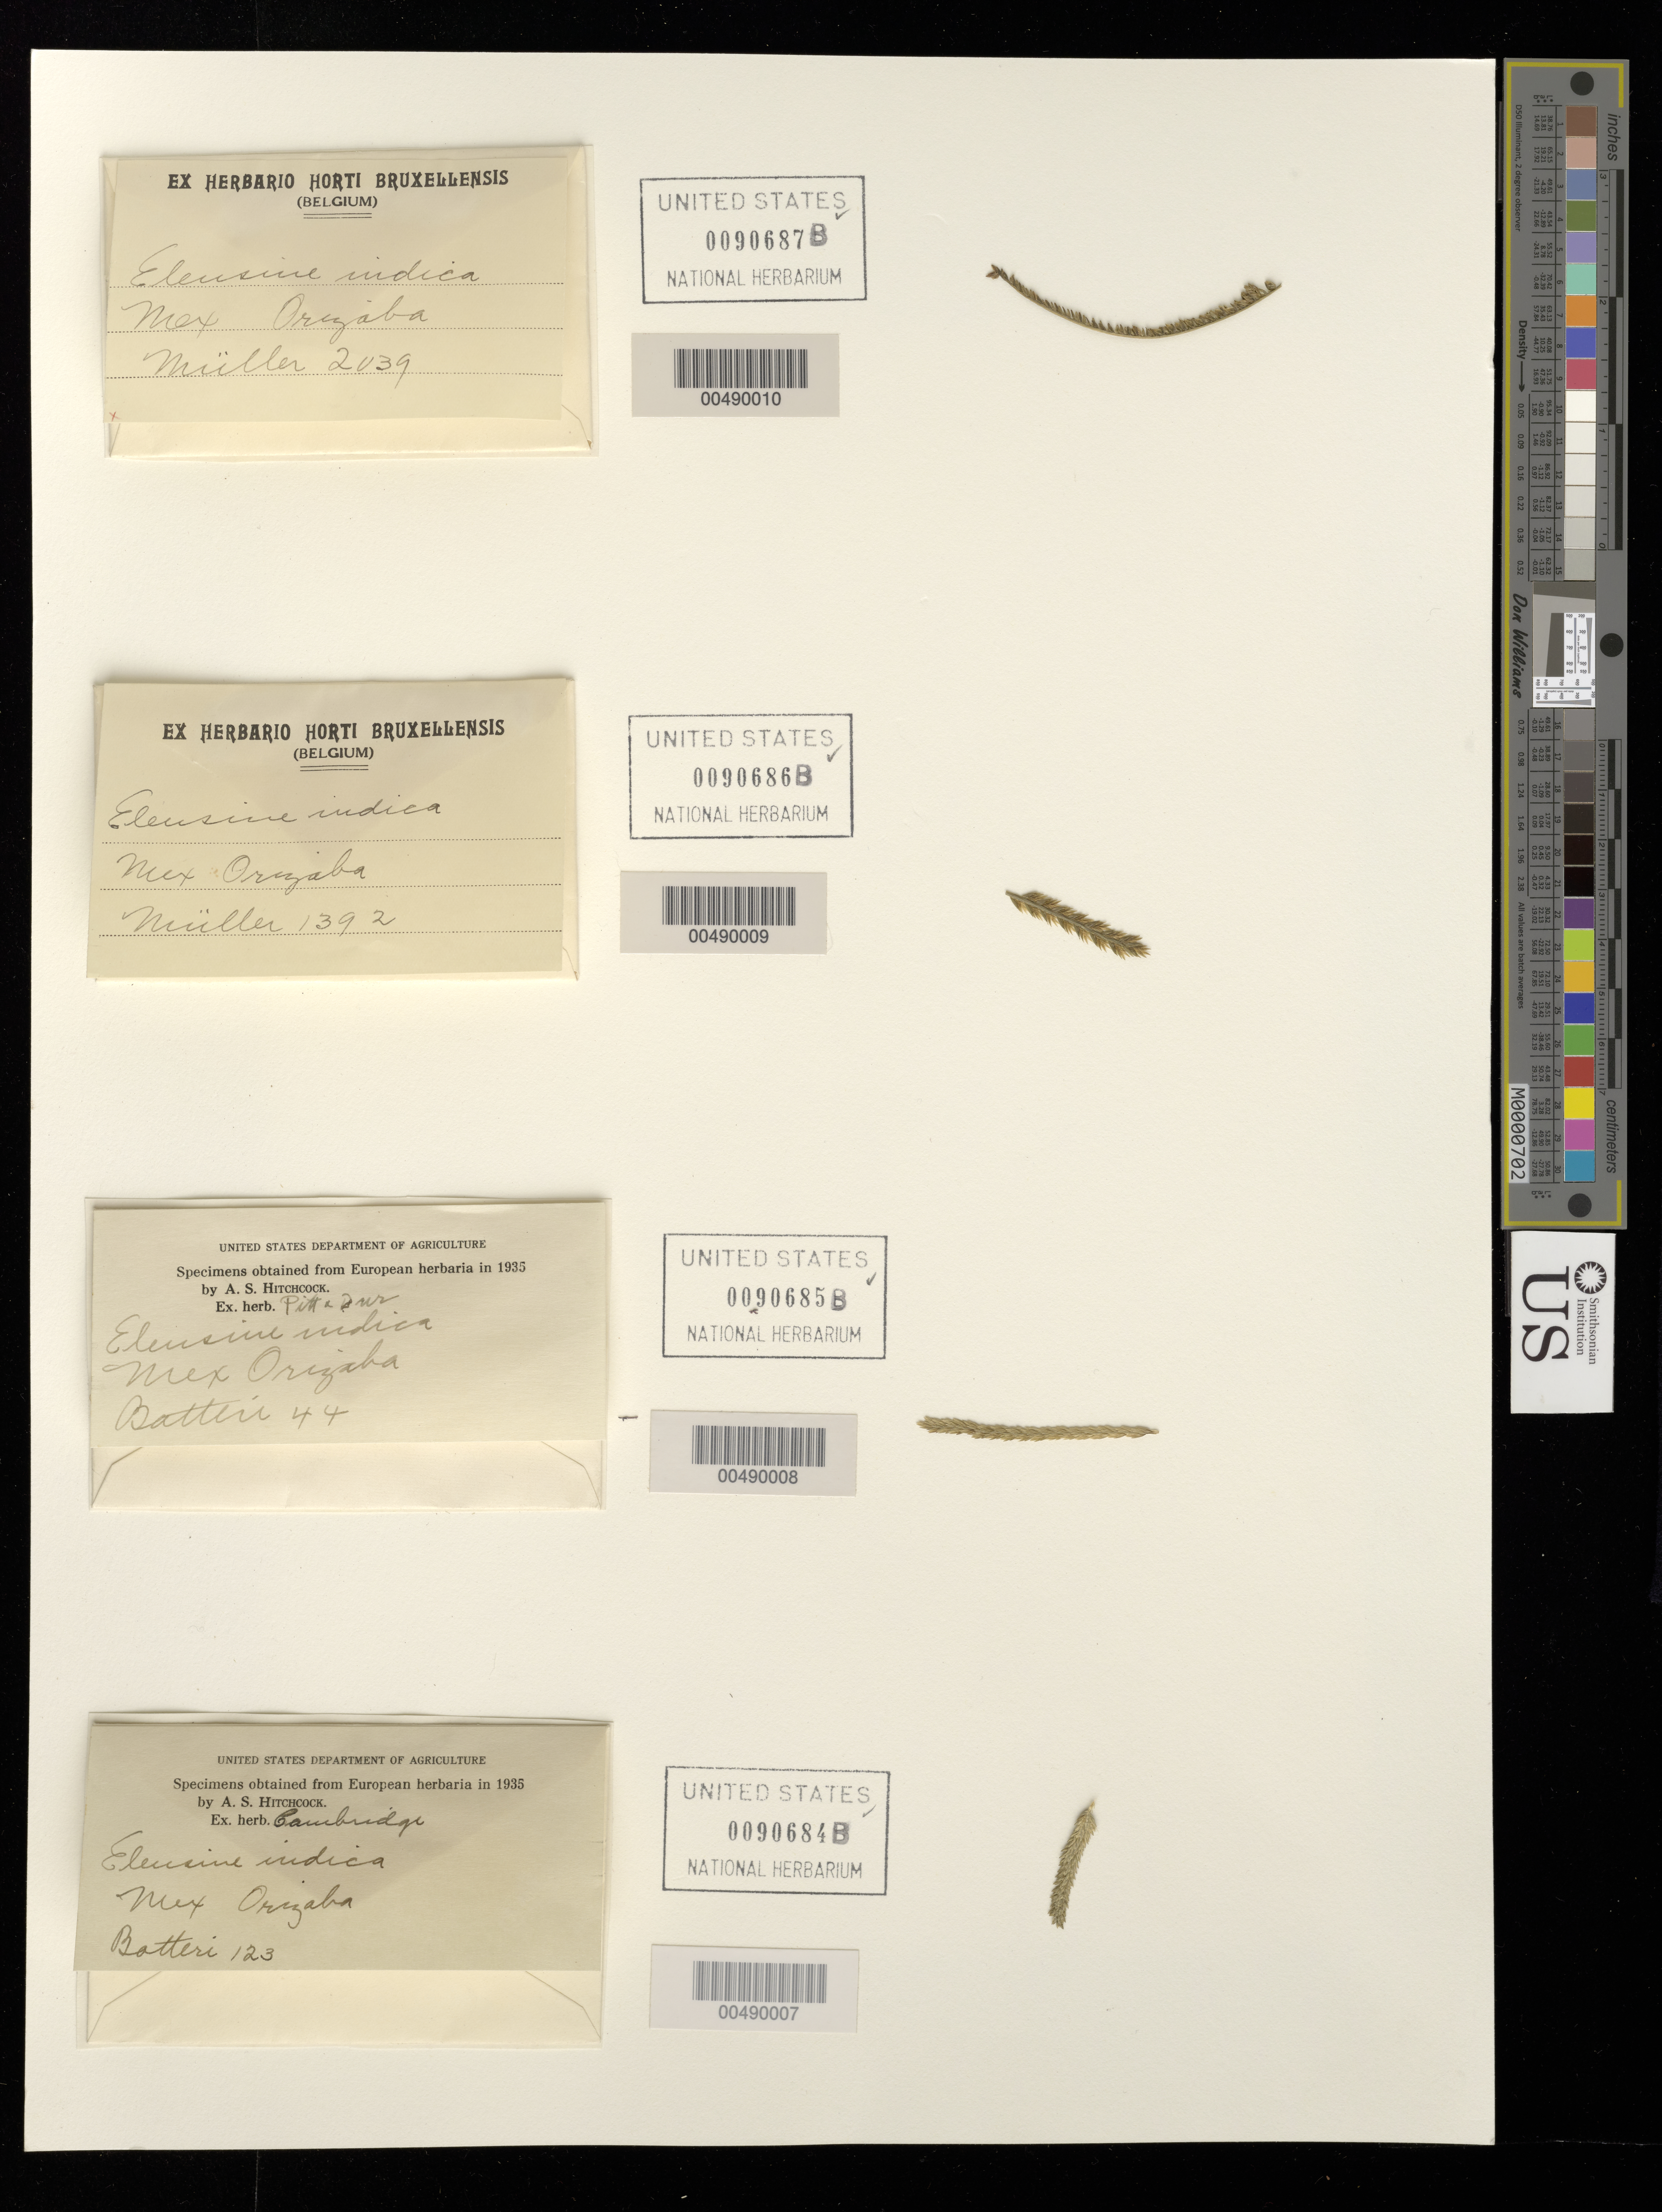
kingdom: Plantae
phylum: Tracheophyta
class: Liliopsida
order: Poales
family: Poaceae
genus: Eleusine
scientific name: Eleusine indica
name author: (L.) Gaertn.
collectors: -. Botteri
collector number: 123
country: Mexico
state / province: Veracruz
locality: Orizaba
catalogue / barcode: US 90684B